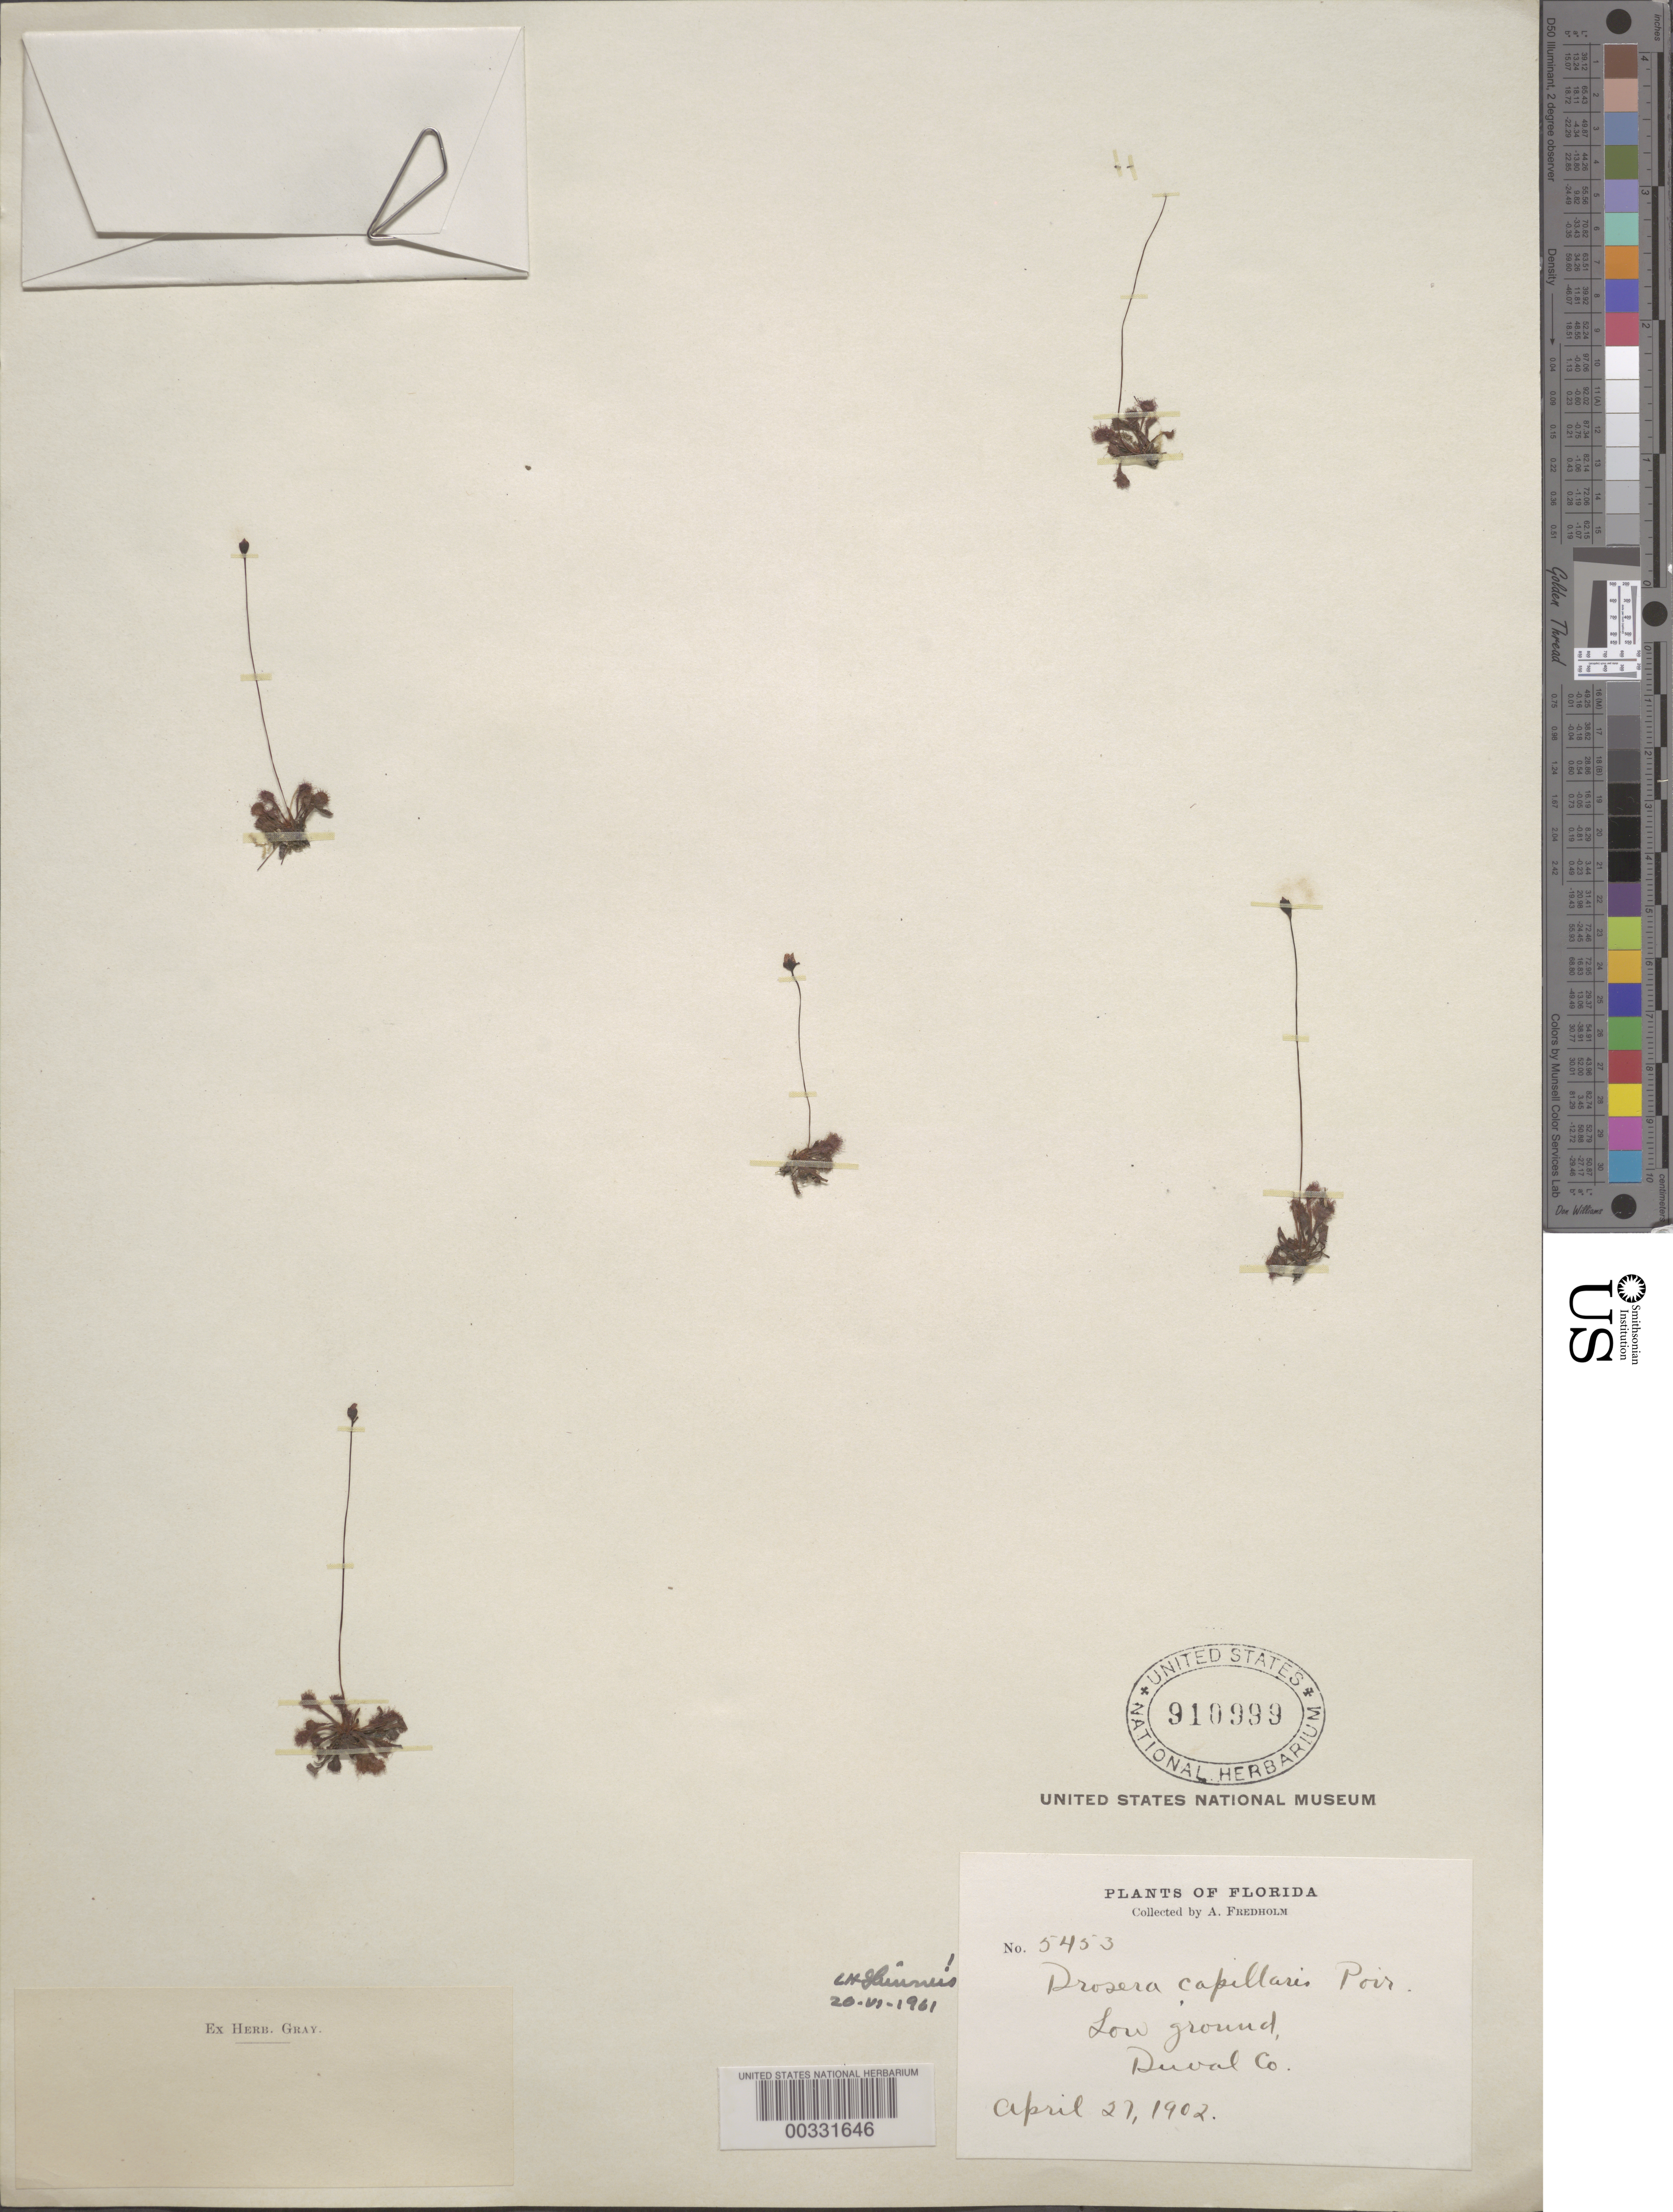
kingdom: Plantae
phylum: Tracheophyta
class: Magnoliopsida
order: Caryophyllales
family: Droseraceae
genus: Drosera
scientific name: Drosera capillaris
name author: Poir.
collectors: A. J. Fredholm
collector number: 5453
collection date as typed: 27 Apr 1902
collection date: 1902-04-27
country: United States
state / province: Florida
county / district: Duval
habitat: Low ground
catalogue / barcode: US 910999